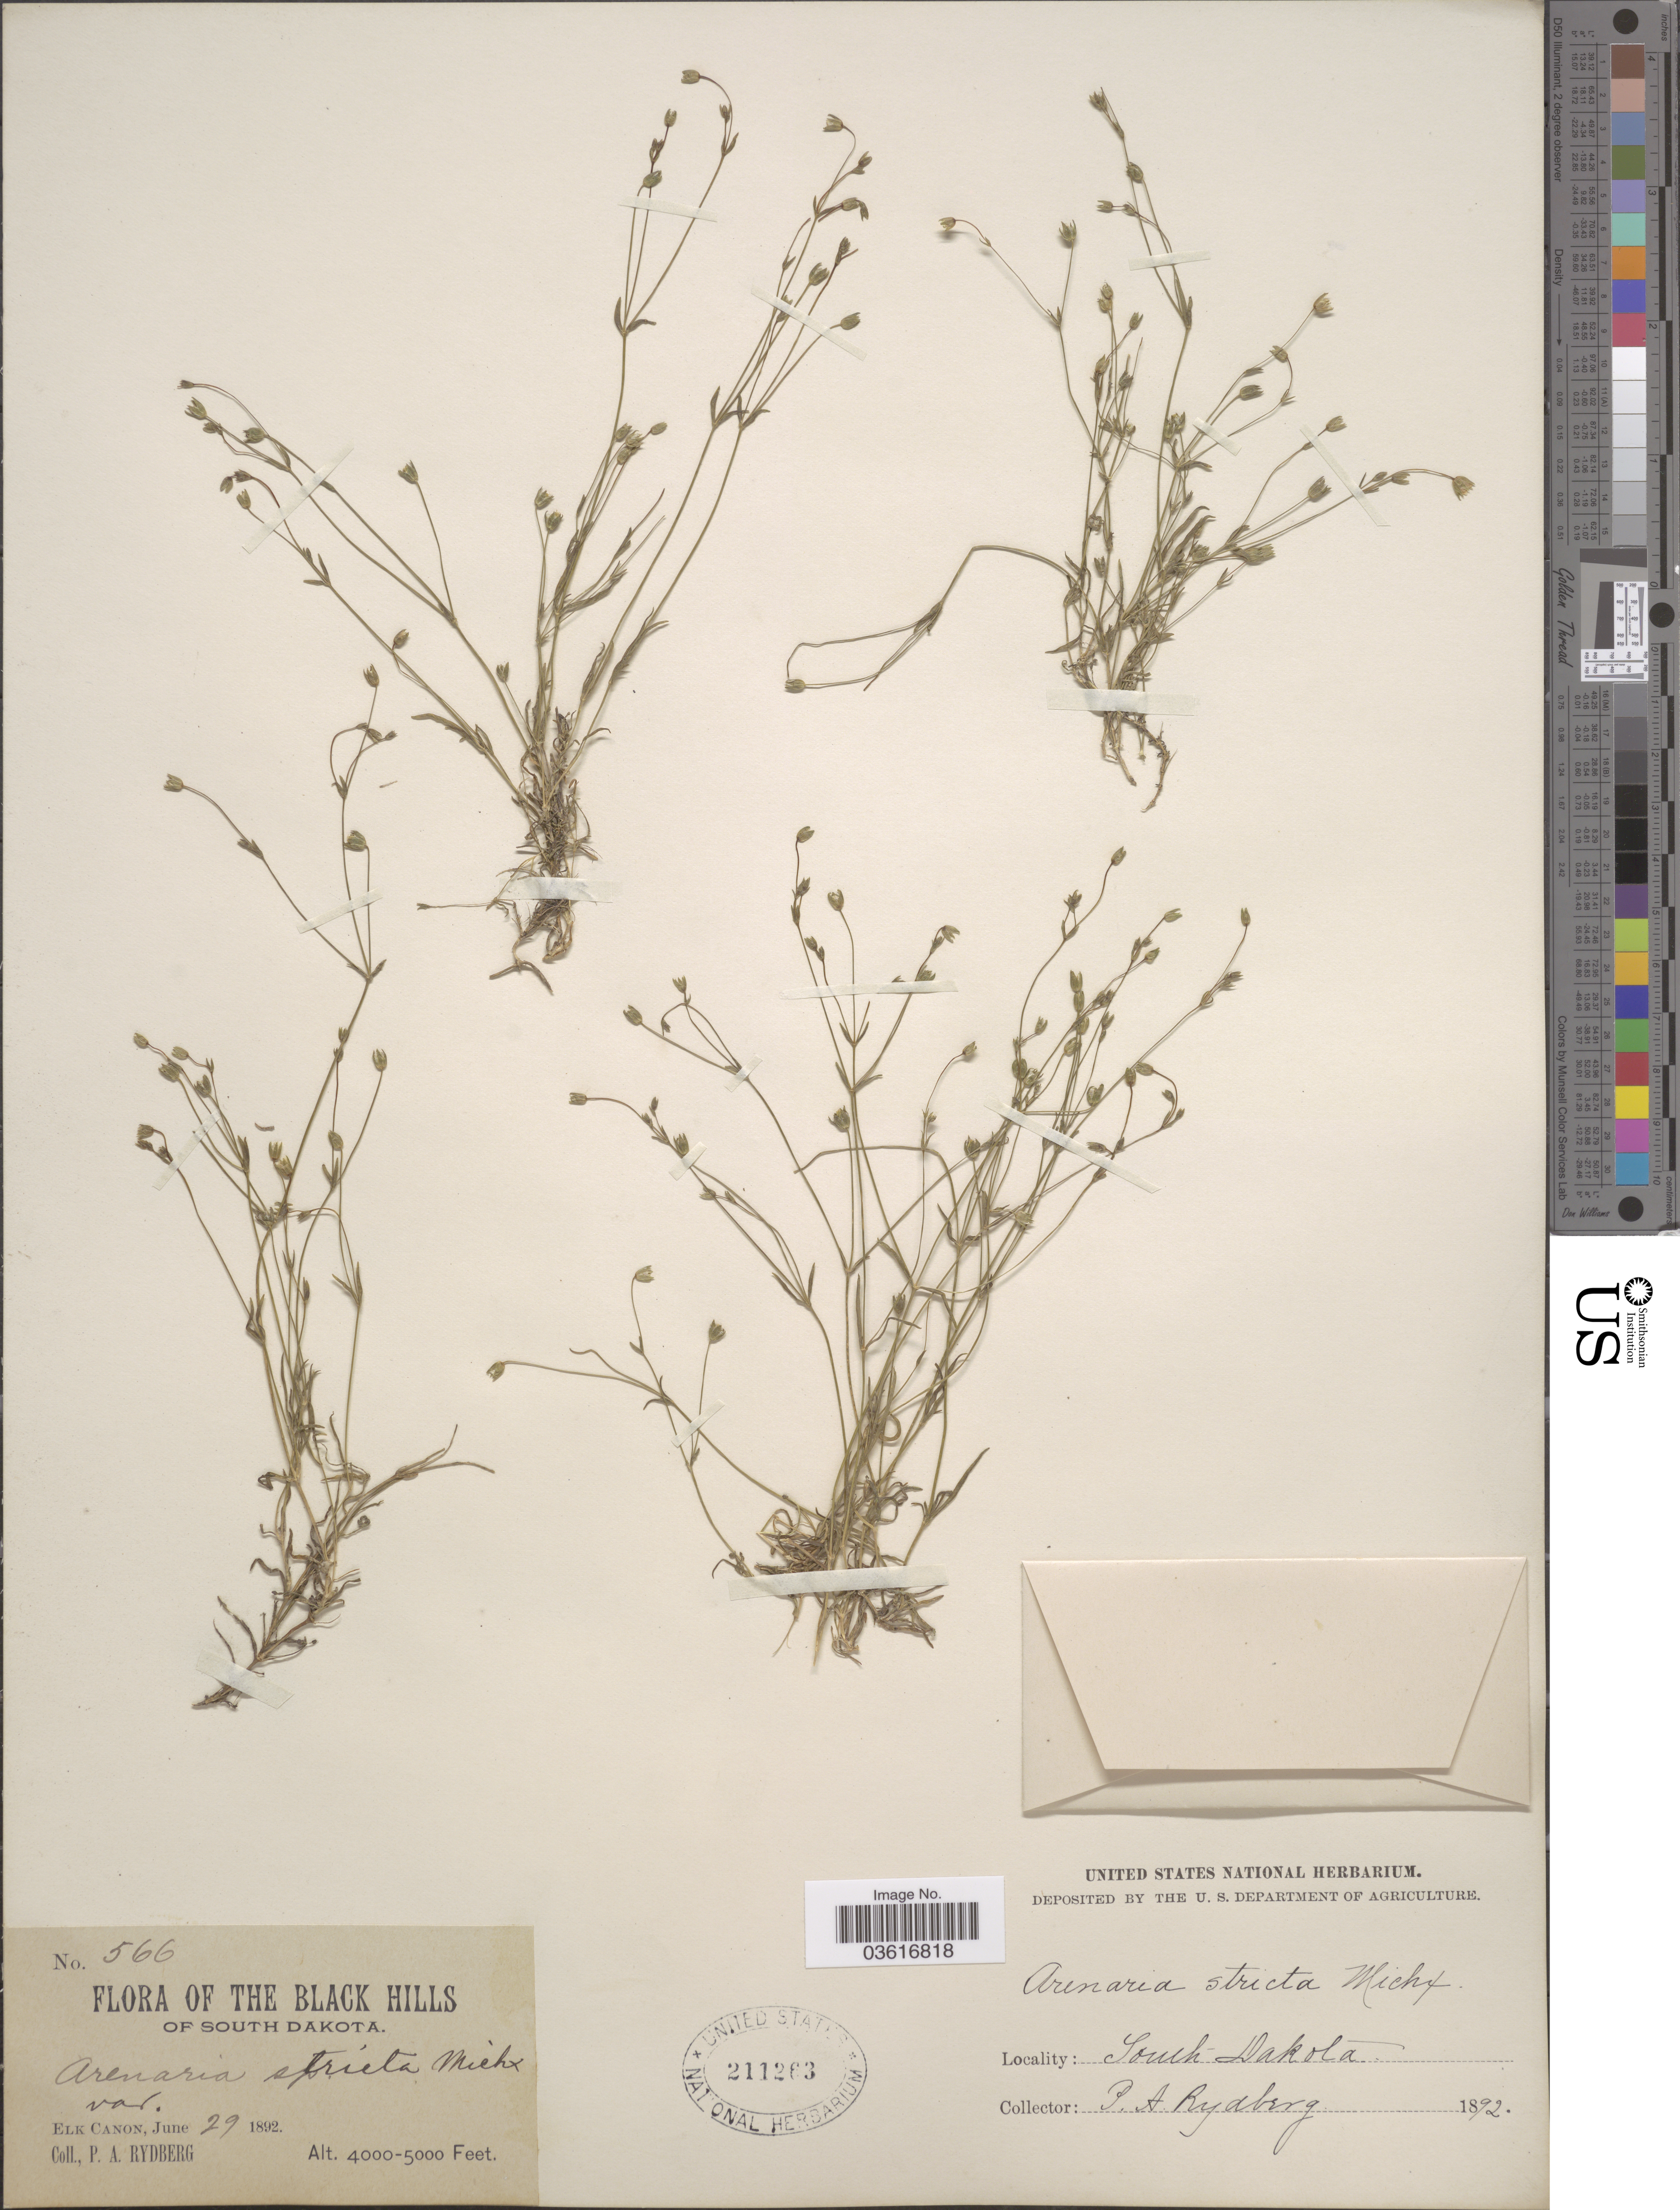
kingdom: Plantae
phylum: Tracheophyta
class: Magnoliopsida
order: Caryophyllales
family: Caryophyllaceae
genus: Minuartia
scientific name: Minuartia stricta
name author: (Sw.) Hiern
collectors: P. A. Rydberg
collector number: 566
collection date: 1892-06-29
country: United States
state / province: South Dakota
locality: Black Hills of South Dakota. Elk Canon.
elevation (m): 1219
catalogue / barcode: US 211263